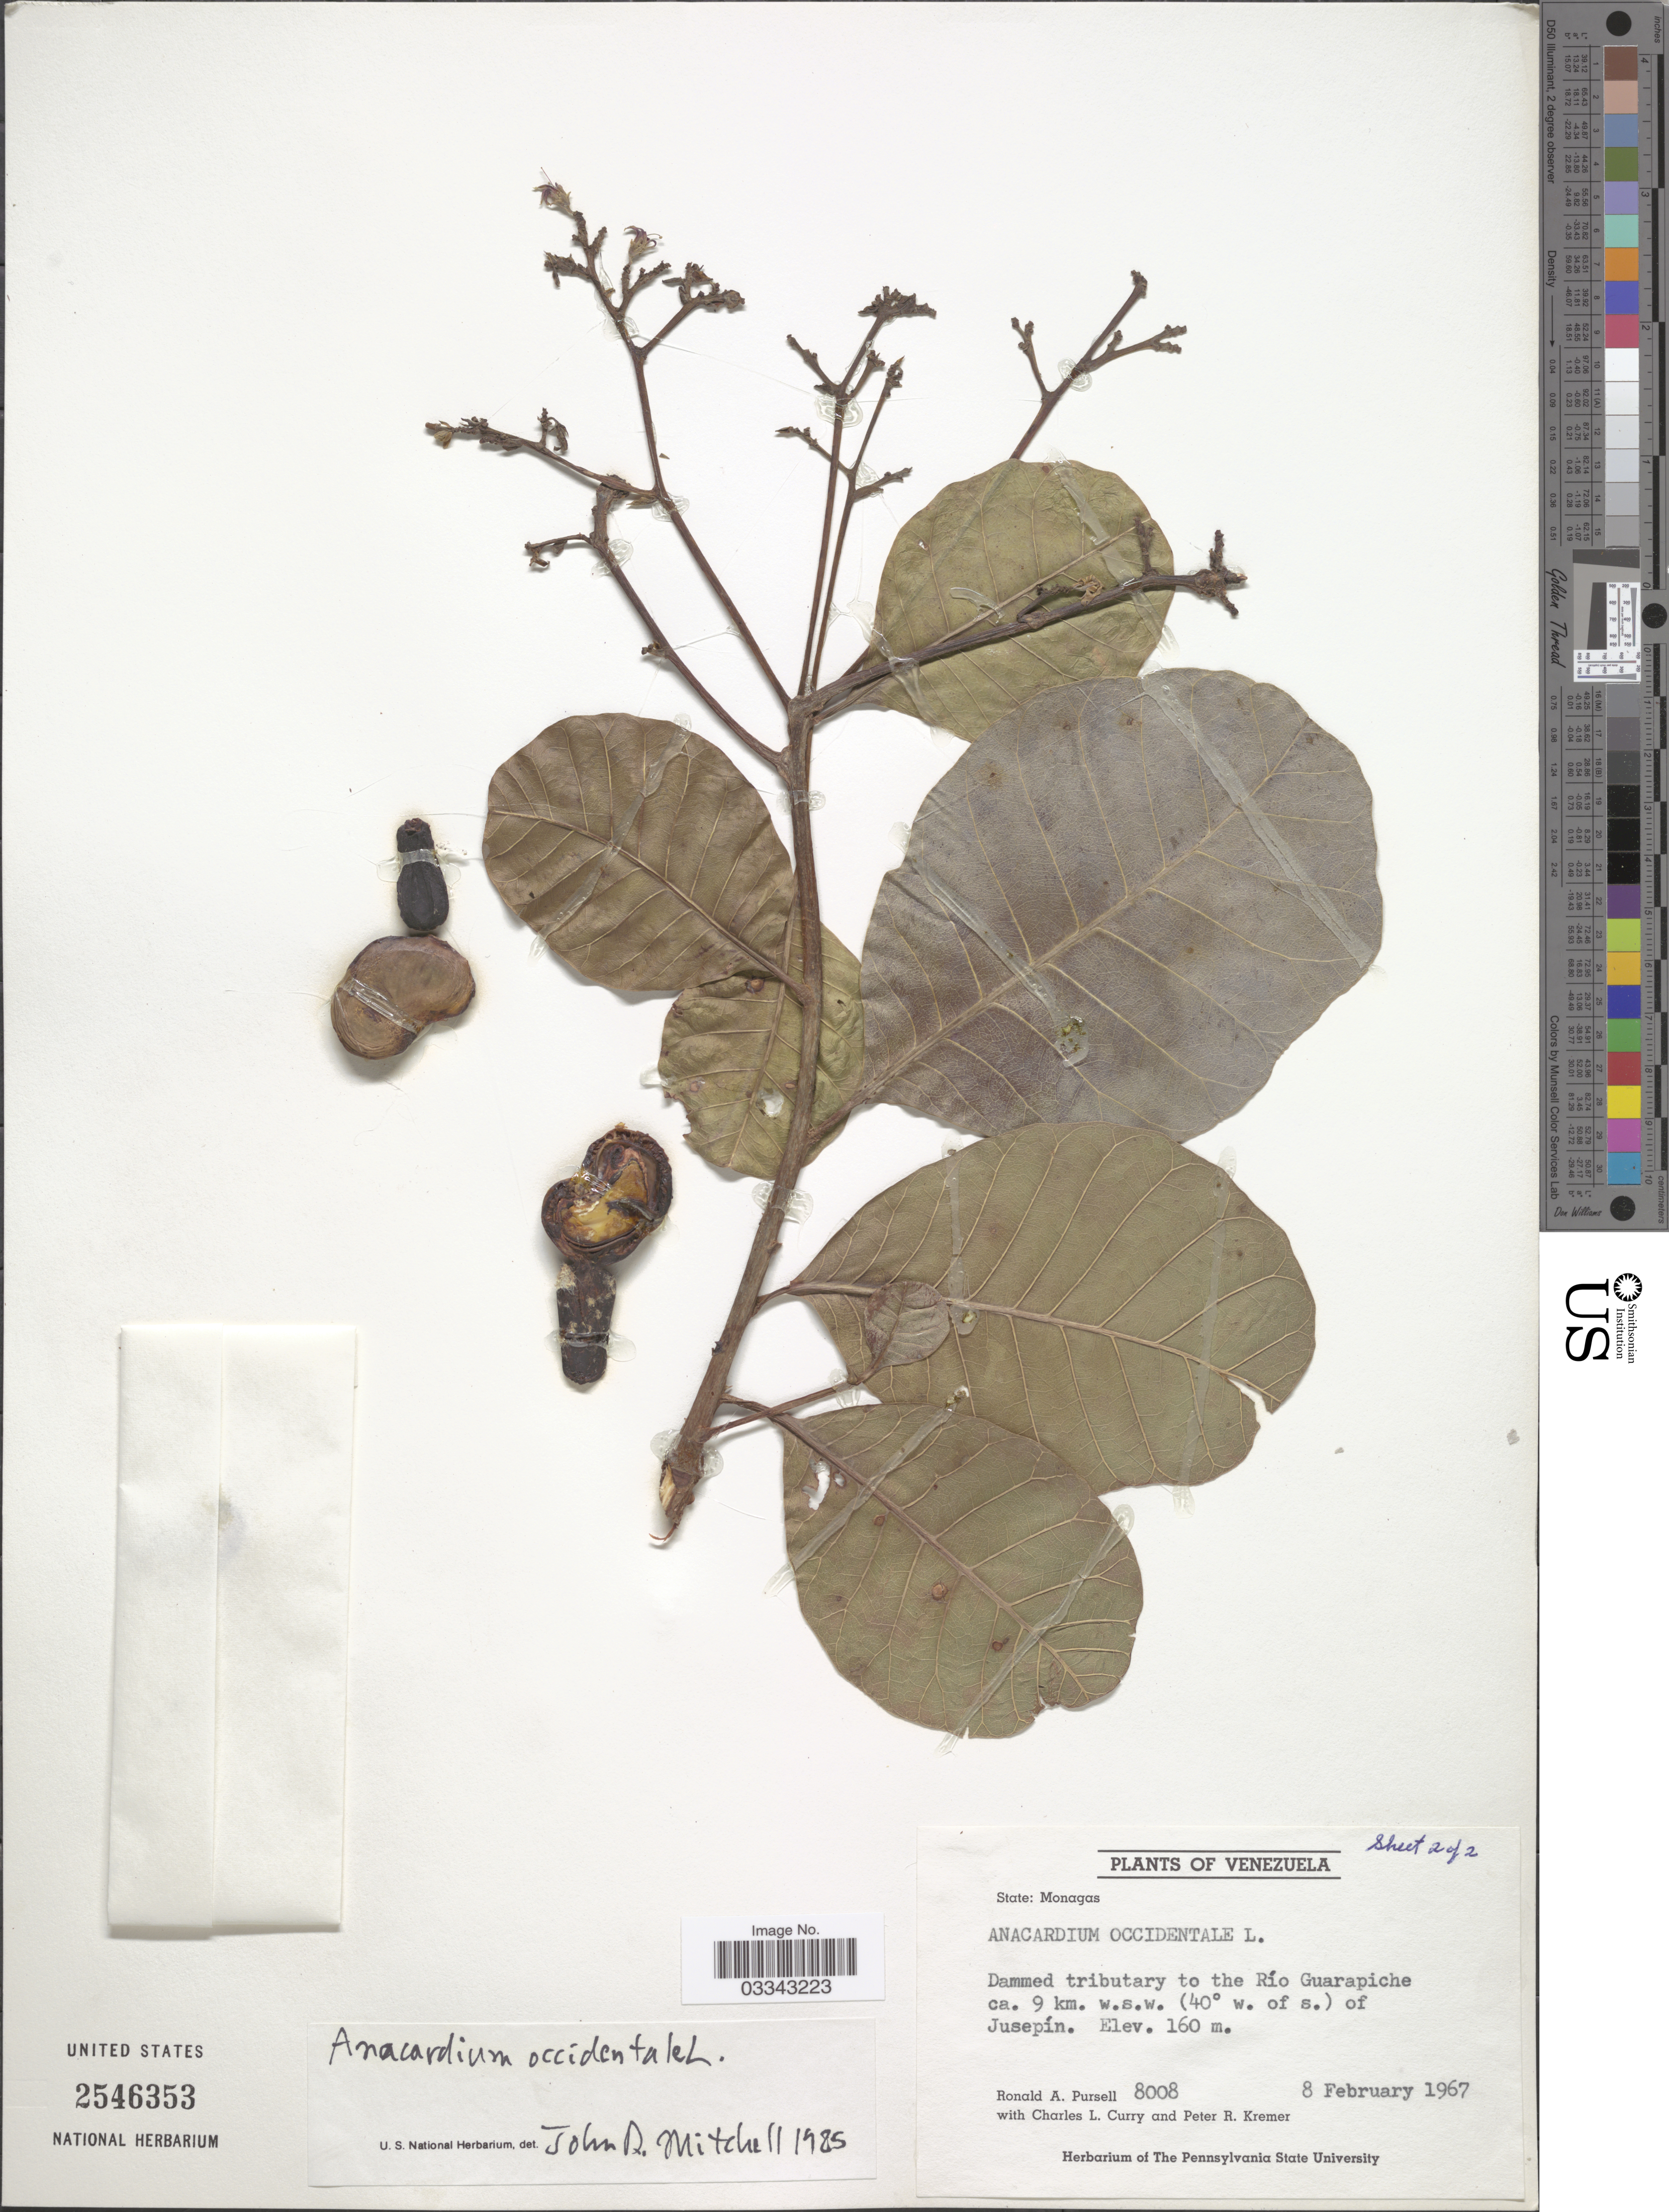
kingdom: Plantae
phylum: Tracheophyta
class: Magnoliopsida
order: Sapindales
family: Anacardiaceae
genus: Anacardium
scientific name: Anacardium occidentale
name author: L.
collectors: R. A. Pursell, C. L. Curry & P. Kremer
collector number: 8008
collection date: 1967-02-08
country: Venezuela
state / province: Monagas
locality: Dammed tributary to the Río Guarapiche ca. 9 km. w.s.w. (40° w. of s.) of Jusepín.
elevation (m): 160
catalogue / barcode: US 2546353